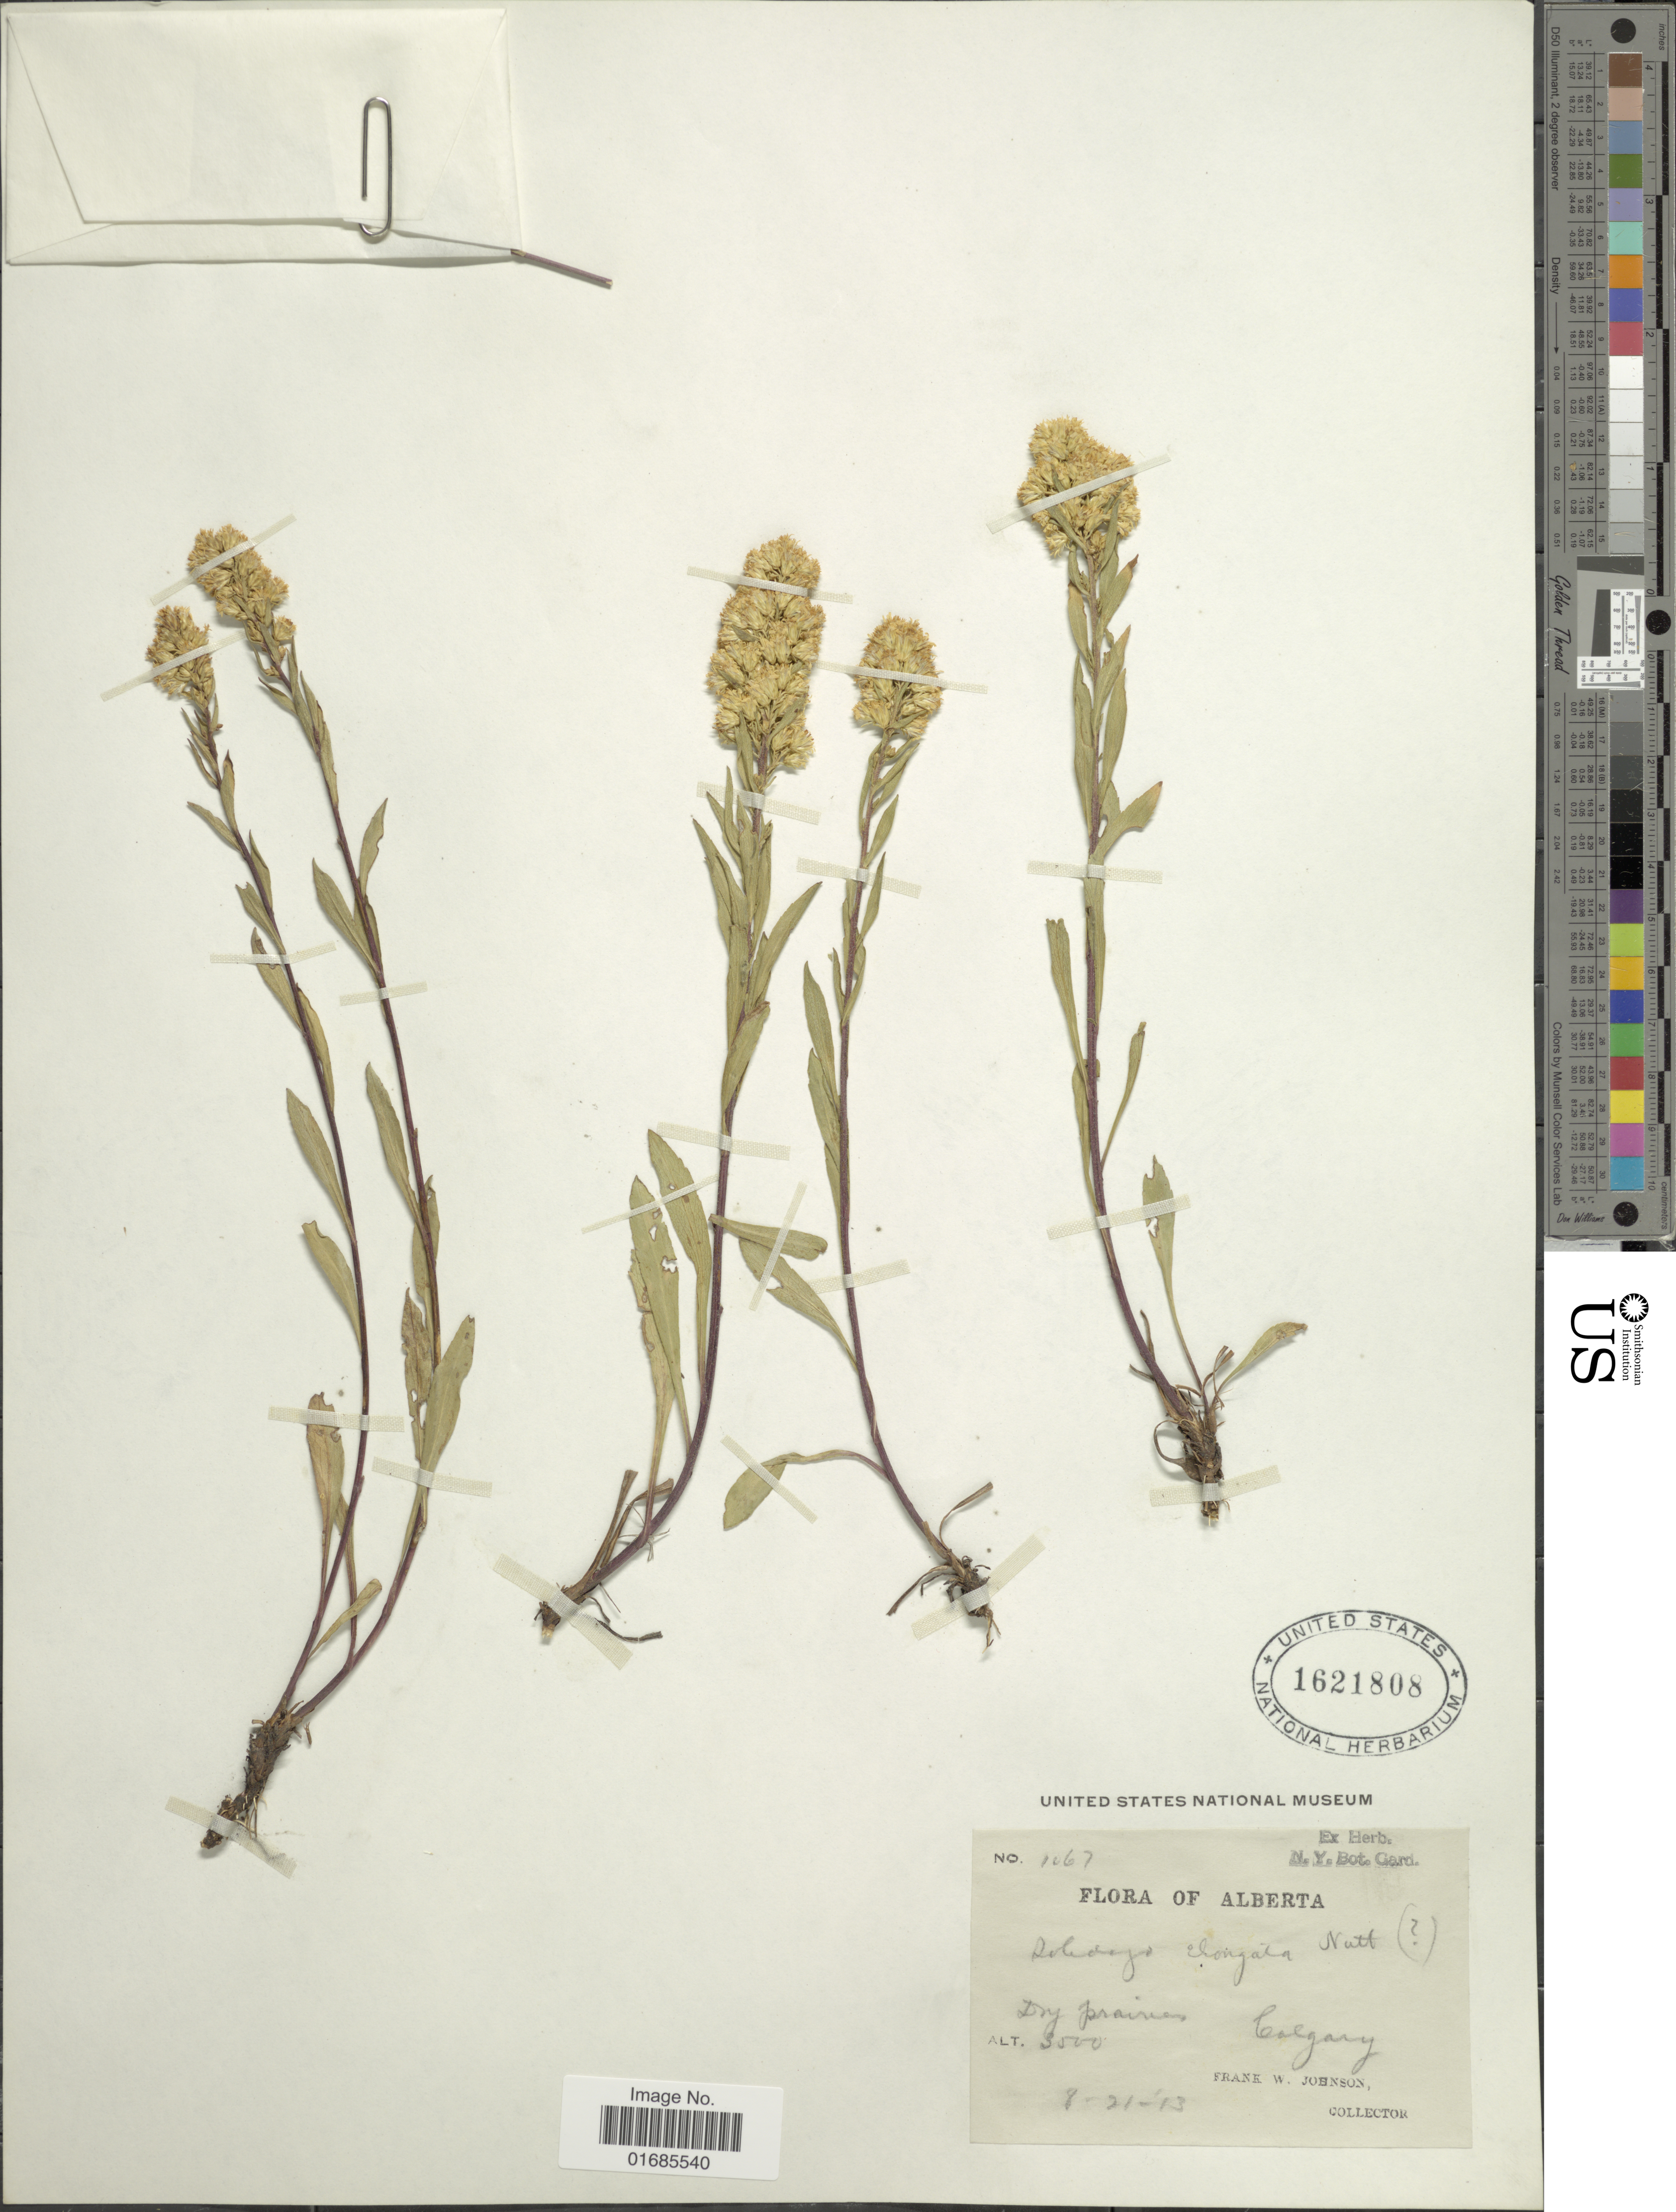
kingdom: Plantae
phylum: Tracheophyta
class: Magnoliopsida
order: Asterales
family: Asteraceae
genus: Solidago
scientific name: Solidago canadensis var. salebrosa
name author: (Piper) M.E. Jones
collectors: F. W. Johnson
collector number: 1067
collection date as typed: Transcribed d/m/y: 21/8/13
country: Canada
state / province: Alberta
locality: Calgary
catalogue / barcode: US 1621808